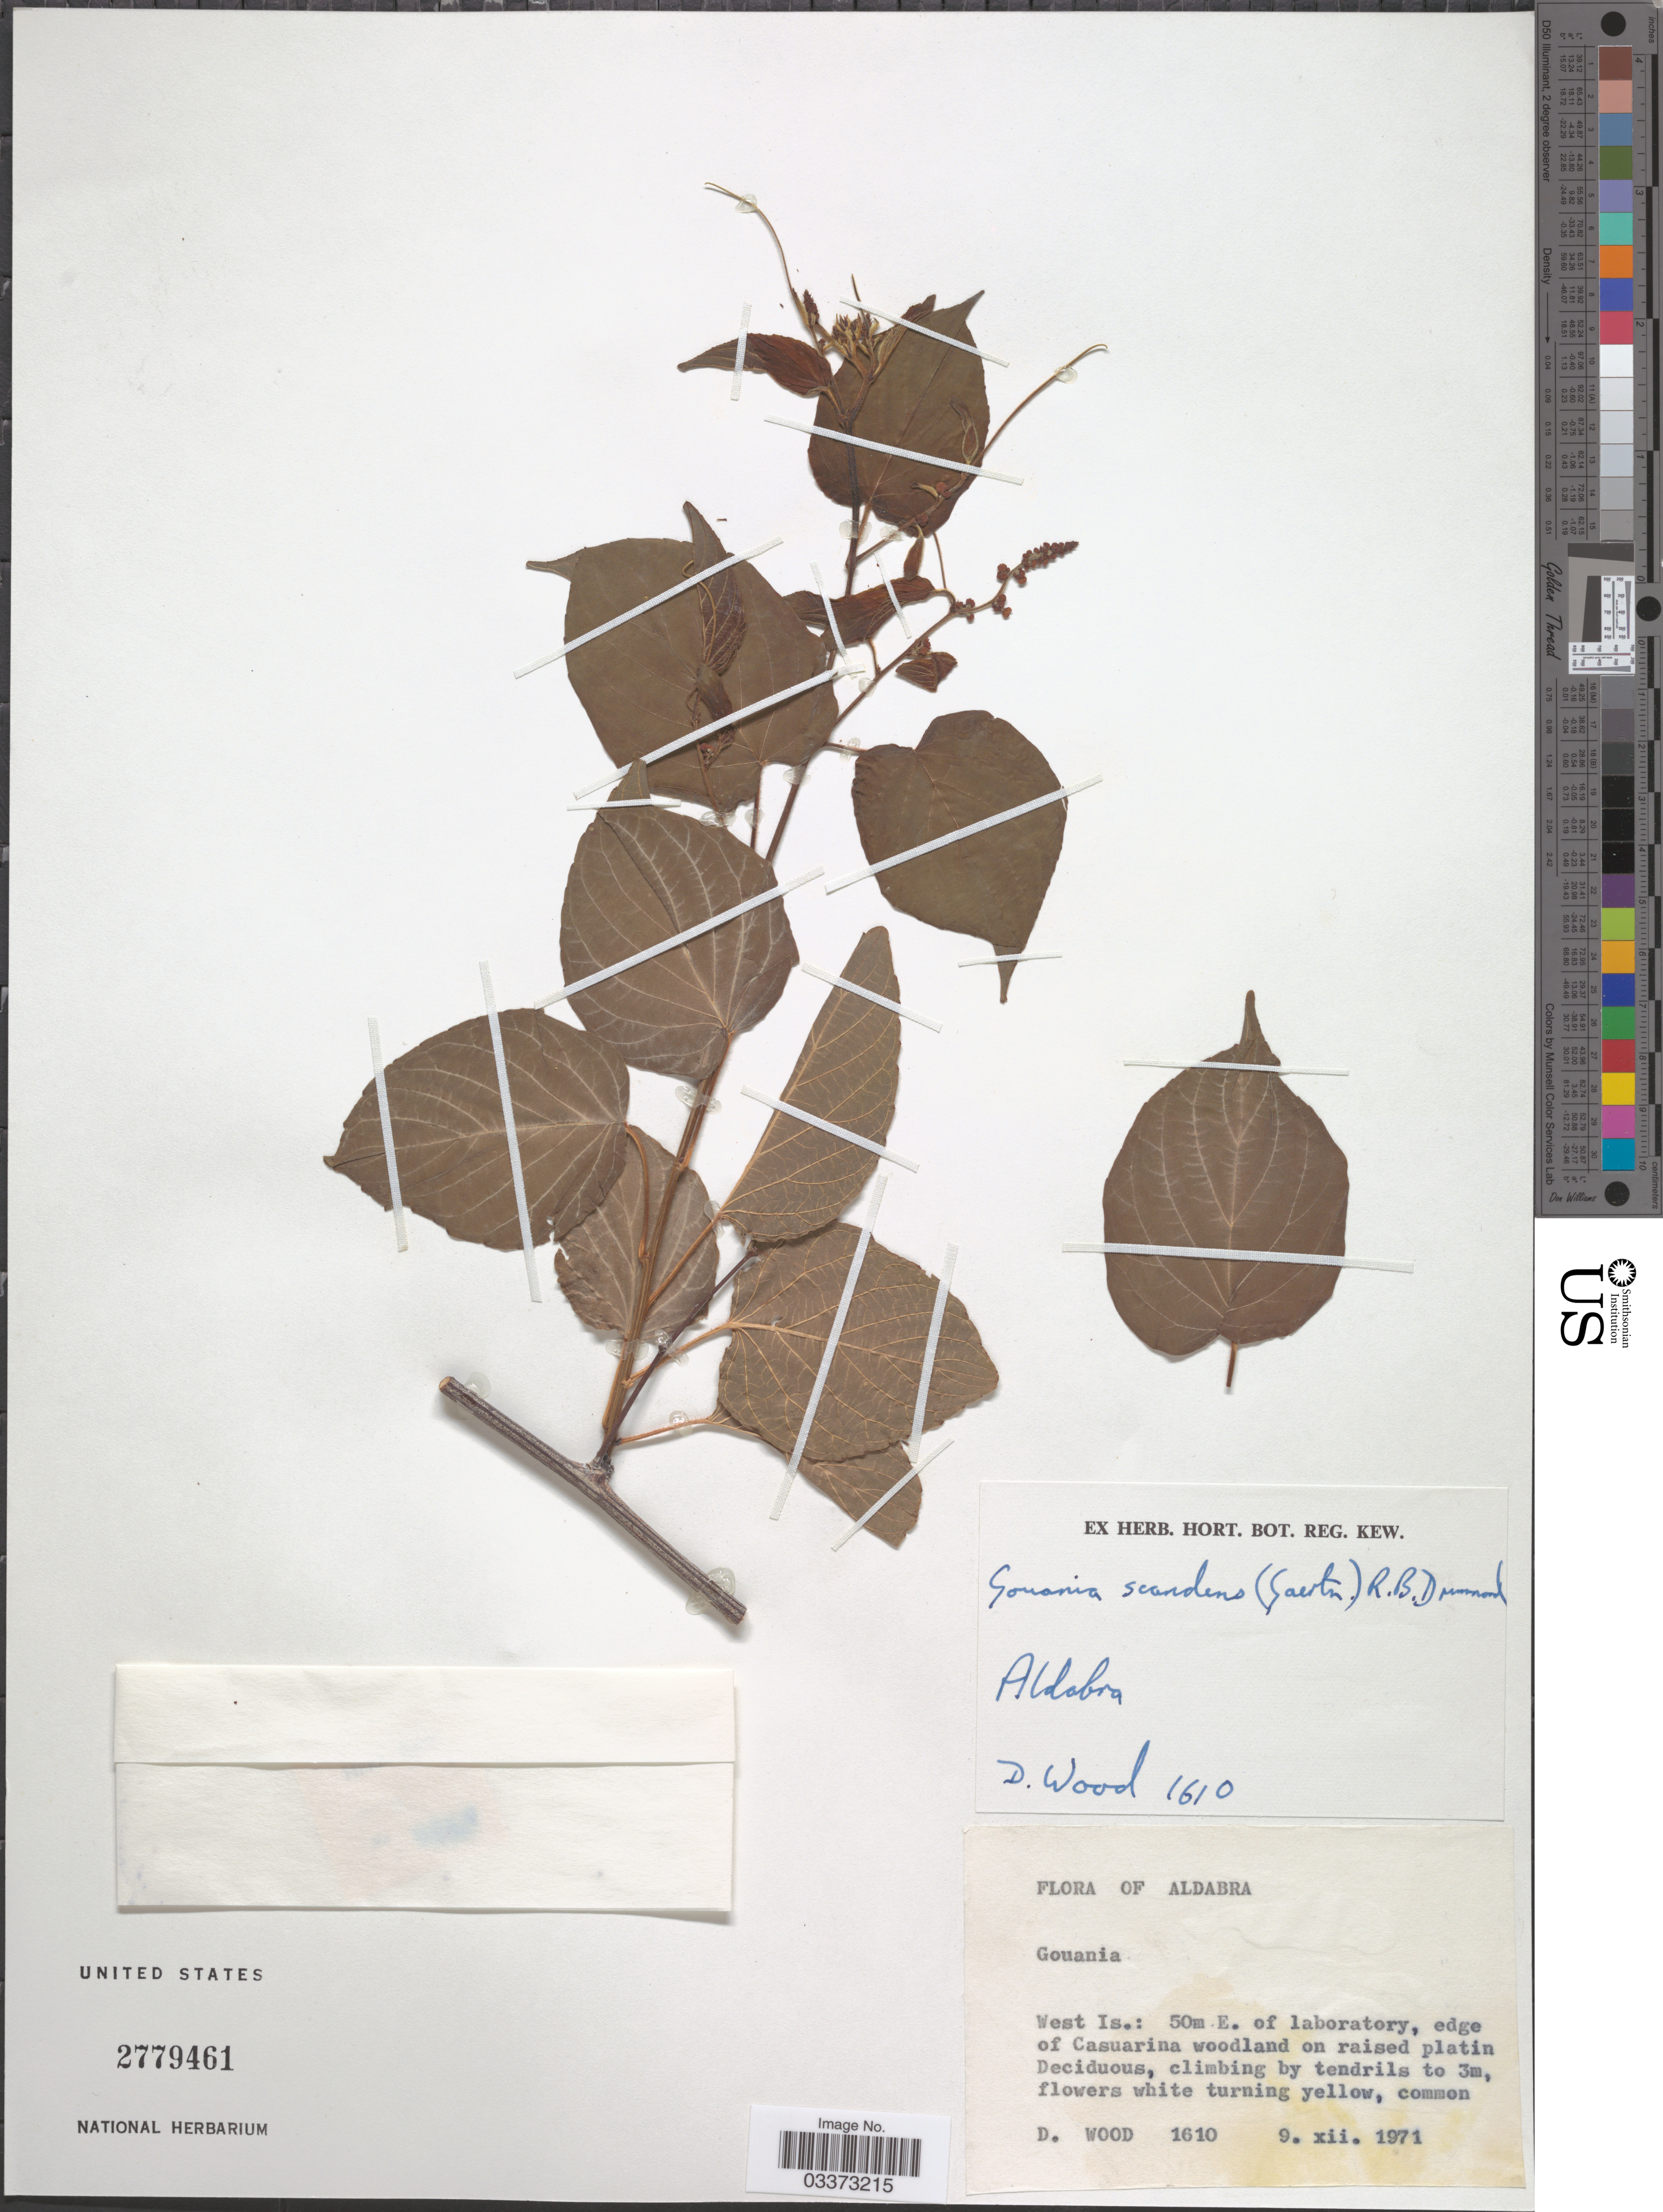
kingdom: Plantae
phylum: Tracheophyta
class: Magnoliopsida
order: Rosales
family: Rhamnaceae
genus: Gouania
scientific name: Gouania scandens subsp. scandens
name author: (Gaertn.) R.B. Drumm.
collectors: D. Wood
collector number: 1610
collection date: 1971-12-09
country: Seychelles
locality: Aldabra. West. Is.: 50m E. of laboratory, edge of Casuarina woodland.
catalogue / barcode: US 2779461